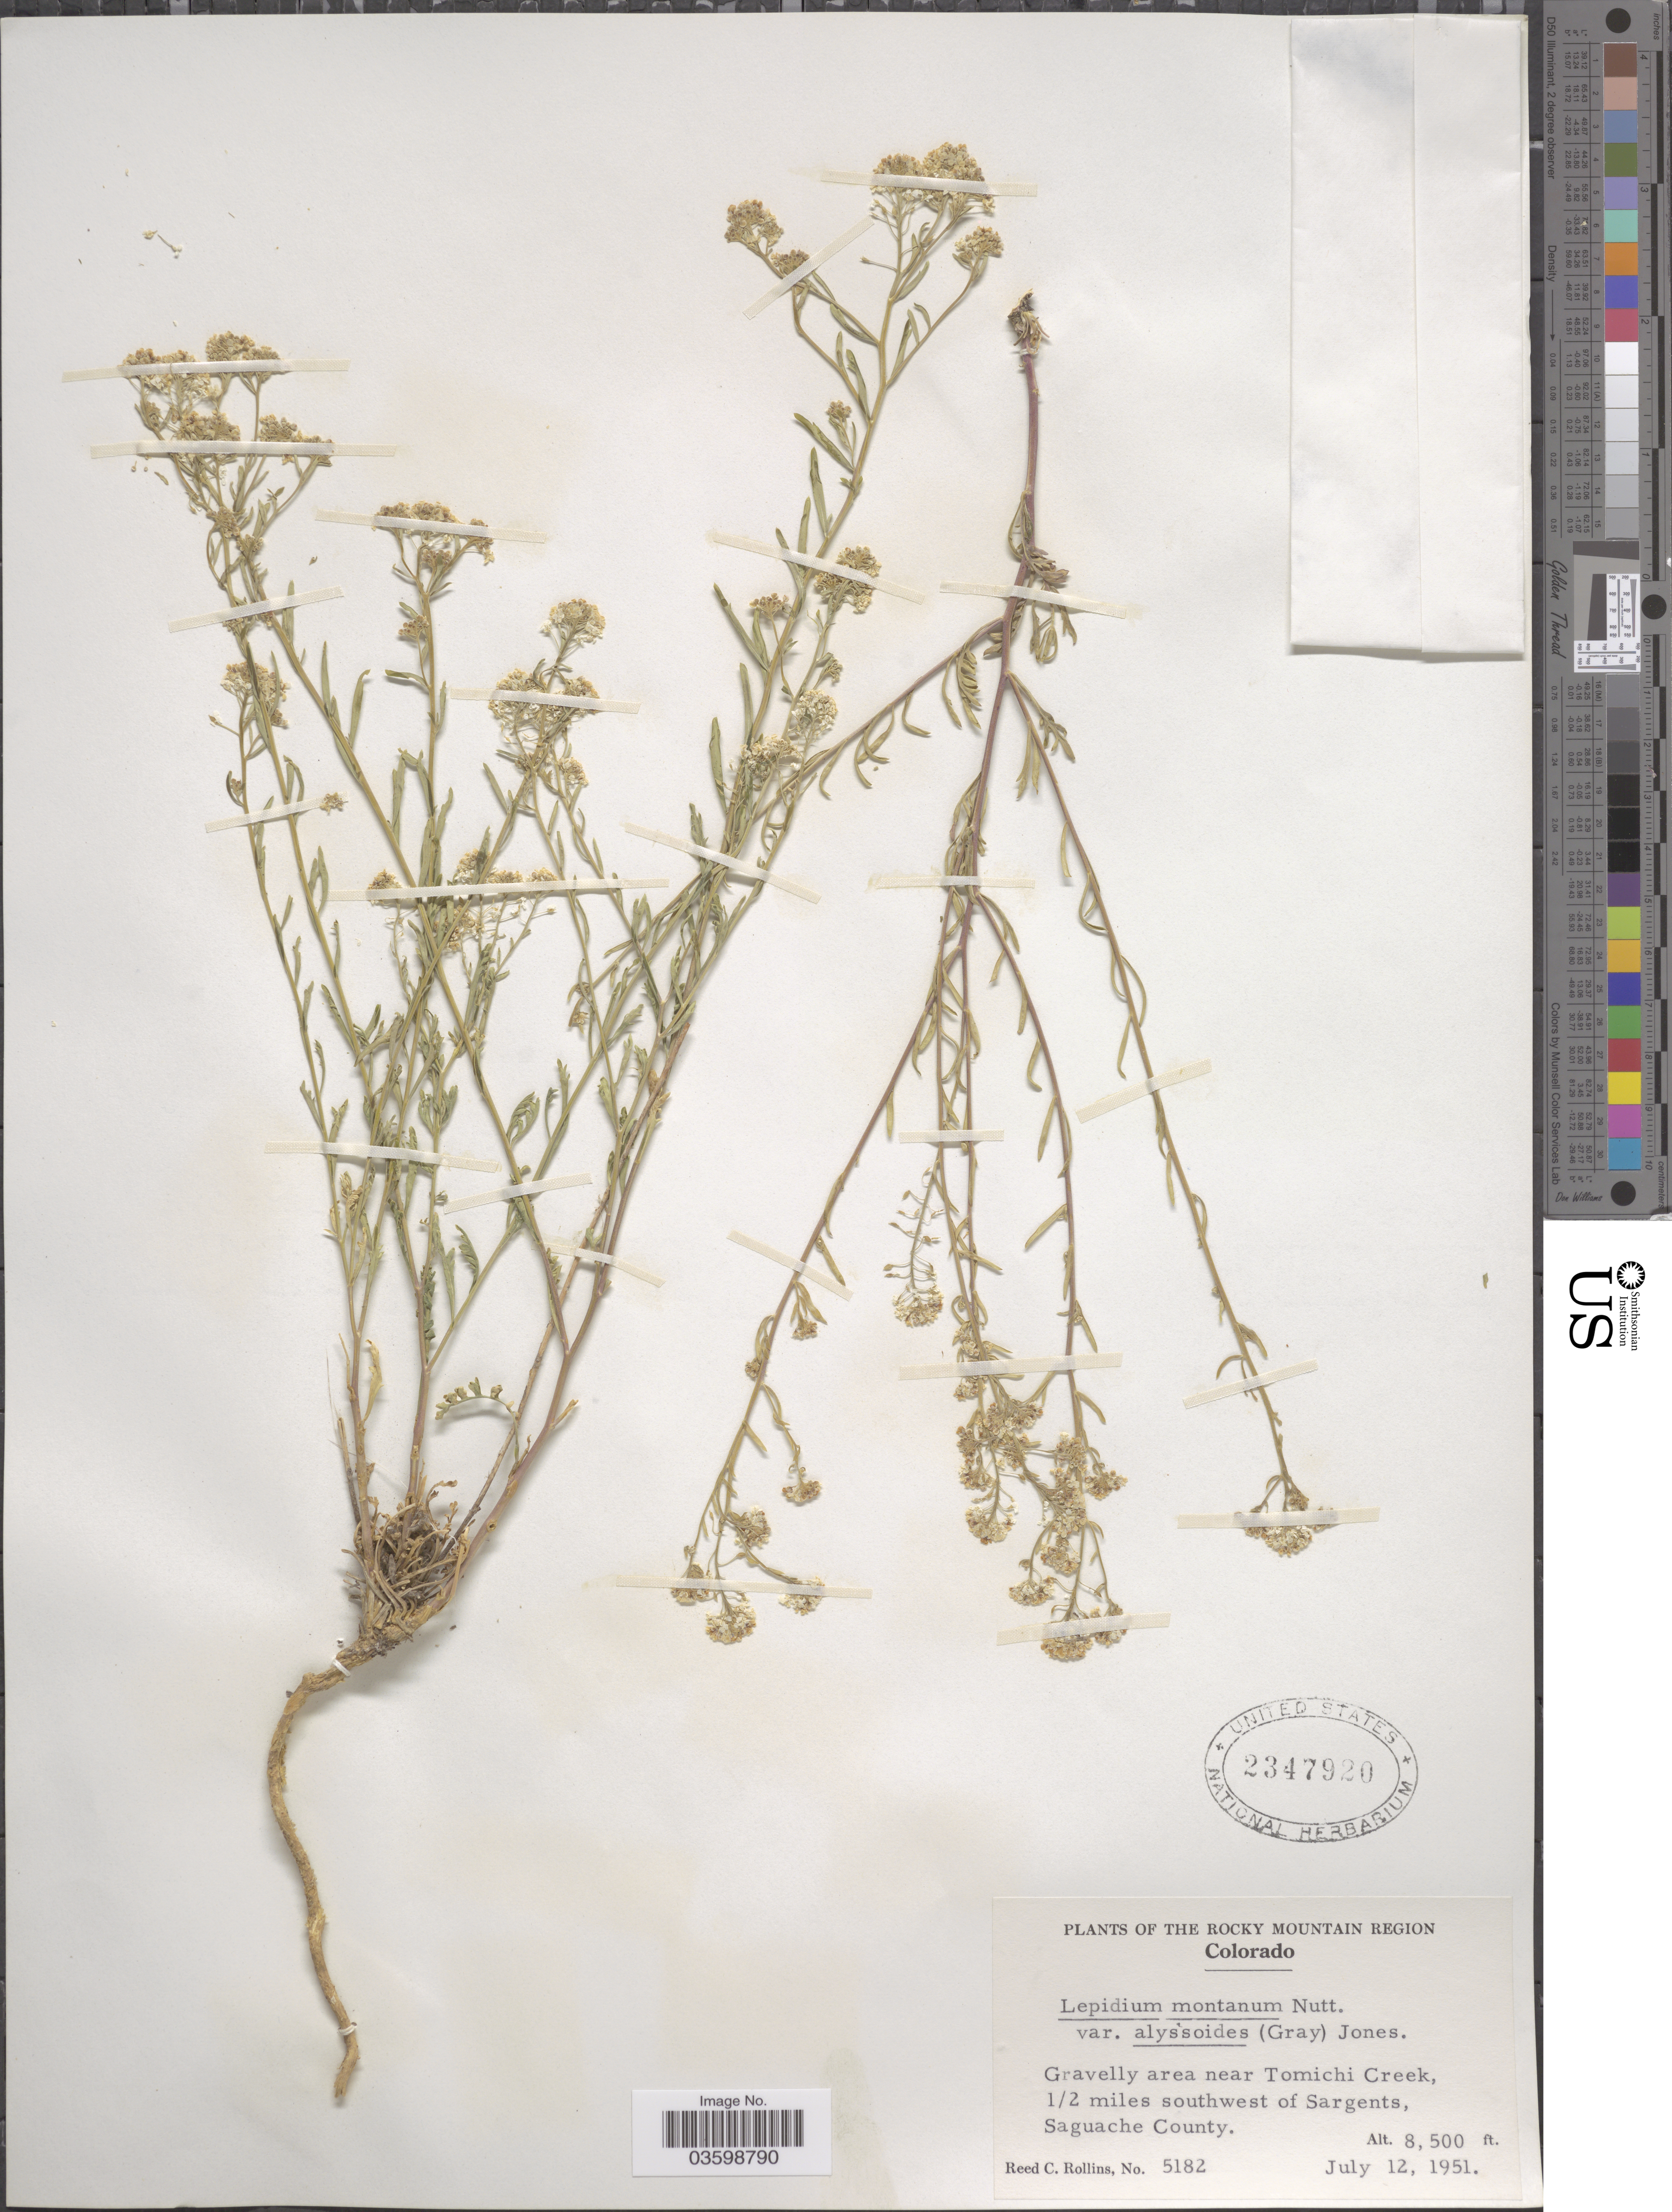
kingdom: Plantae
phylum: Tracheophyta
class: Magnoliopsida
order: Brassicales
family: Brassicaceae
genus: Lepidium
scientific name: Lepidium montanum var. alyssoides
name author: (A. Gray) M.E. Jones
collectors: R. C. Rollins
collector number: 5182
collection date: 1951-07-12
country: United States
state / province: Colorado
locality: The Rocky Mountain Region. Gravelly area near Tomichi Creek, 1/2 miles southwest of Sargents, Saguache County.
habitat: gravelly area near creek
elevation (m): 2591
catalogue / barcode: US 2347920